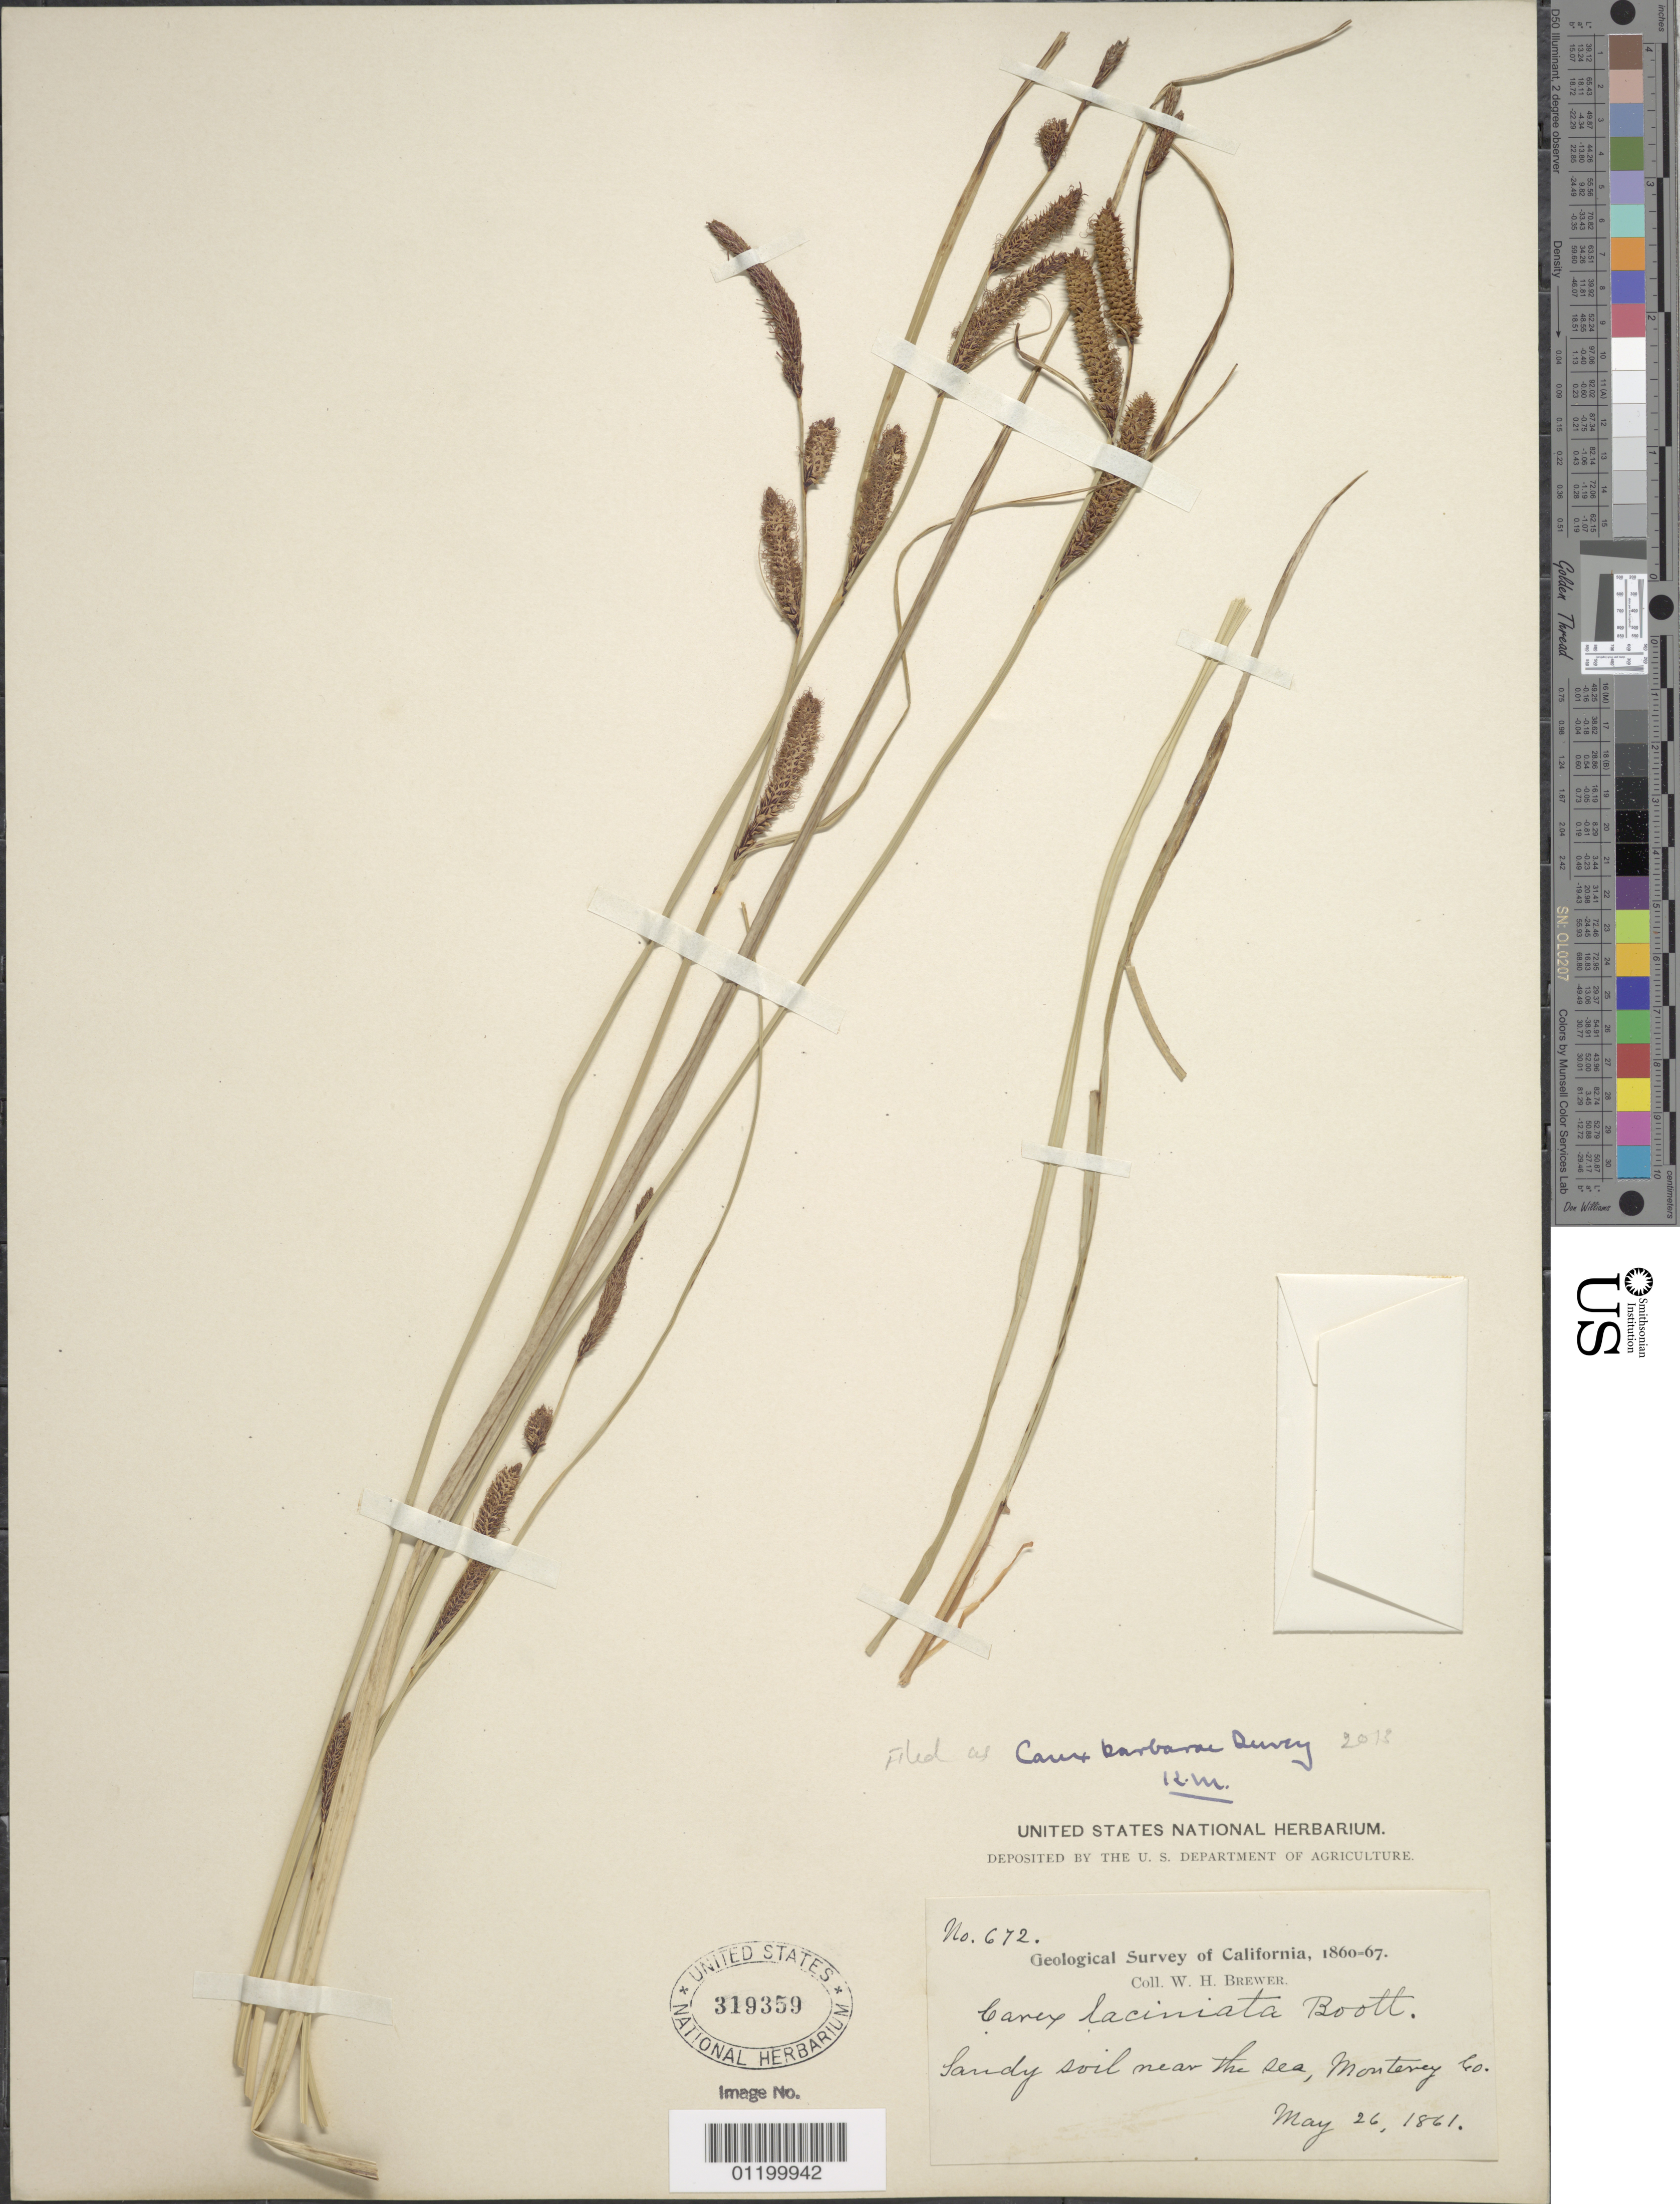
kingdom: Plantae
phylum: Tracheophyta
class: Liliopsida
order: Poales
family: Cyperaceae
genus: Carex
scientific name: Carex barbarae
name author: Dewey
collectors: W. H. Brewer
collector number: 672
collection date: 1861-05-26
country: United States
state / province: California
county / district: Monterey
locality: Sandy soil near the sea.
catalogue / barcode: US 319359